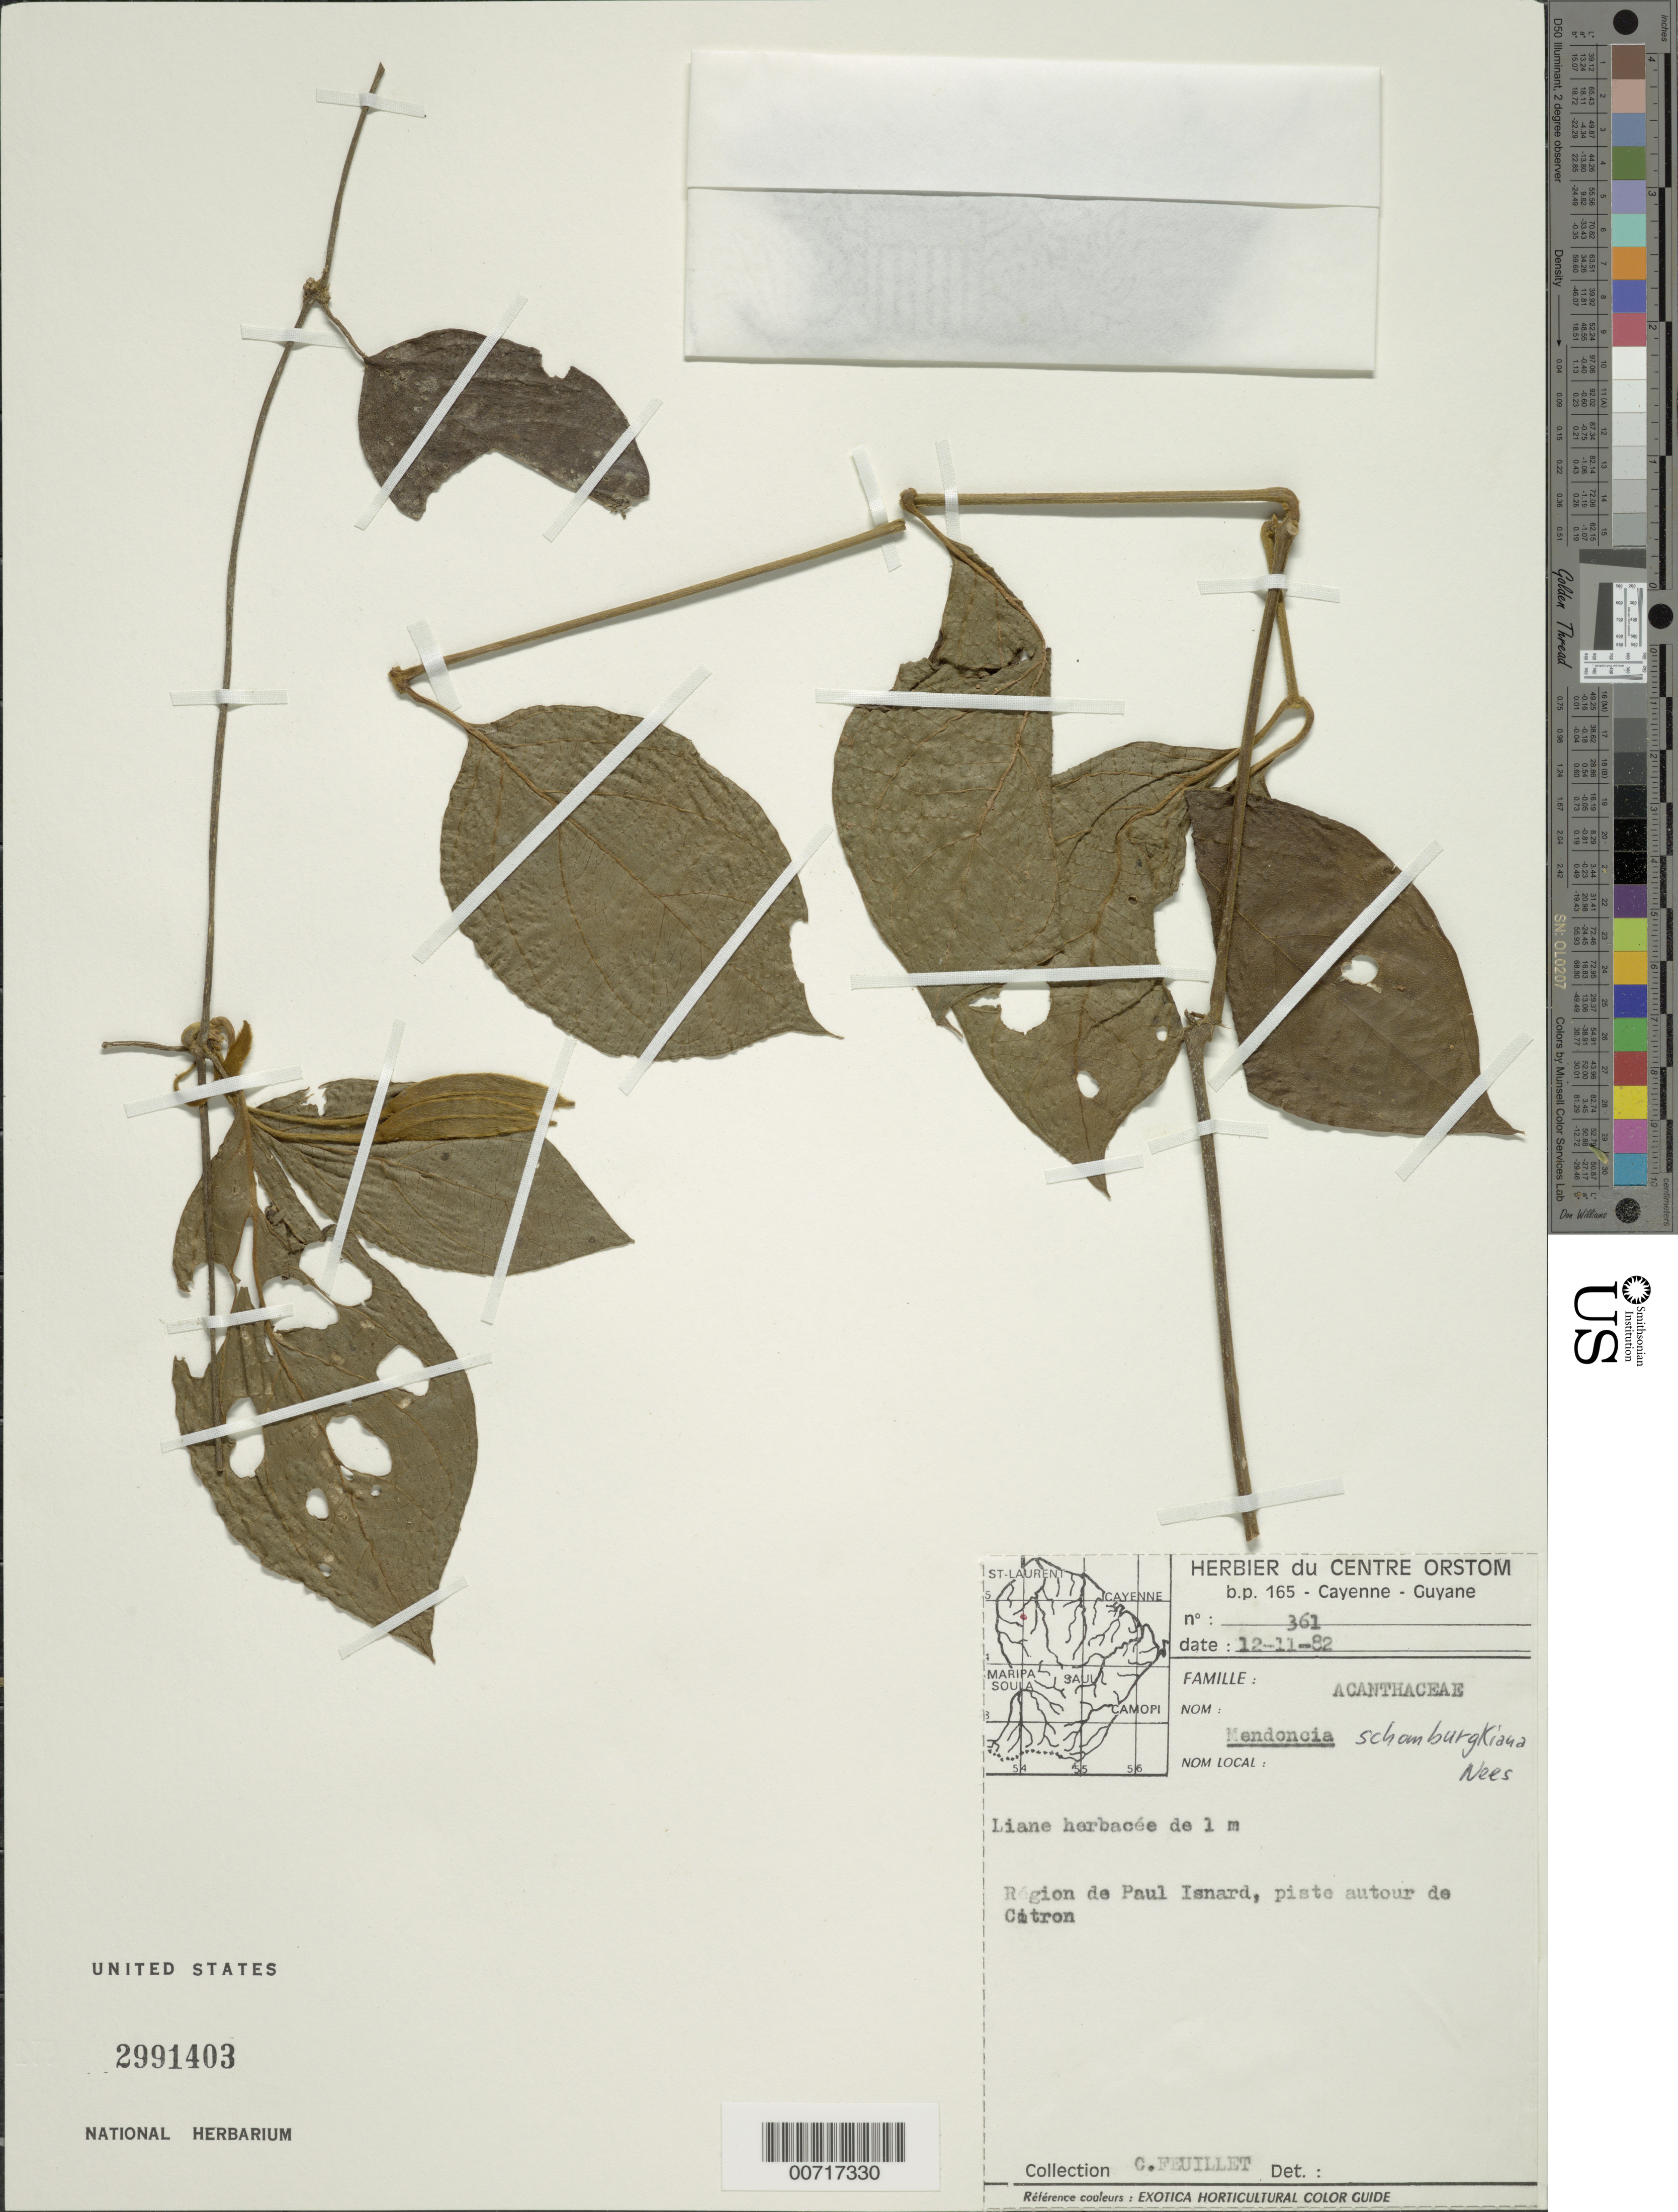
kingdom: Plantae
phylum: Tracheophyta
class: Magnoliopsida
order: Lamiales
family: Acanthaceae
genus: Mendoncia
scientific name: Mendoncia hoffmannseggiana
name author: Nees in DC.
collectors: C. Feuillet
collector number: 361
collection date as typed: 12-Nov-82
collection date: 1982-11-12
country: French Guiana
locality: Région de Paul Isnard, piste autour de Citron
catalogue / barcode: US 2991403